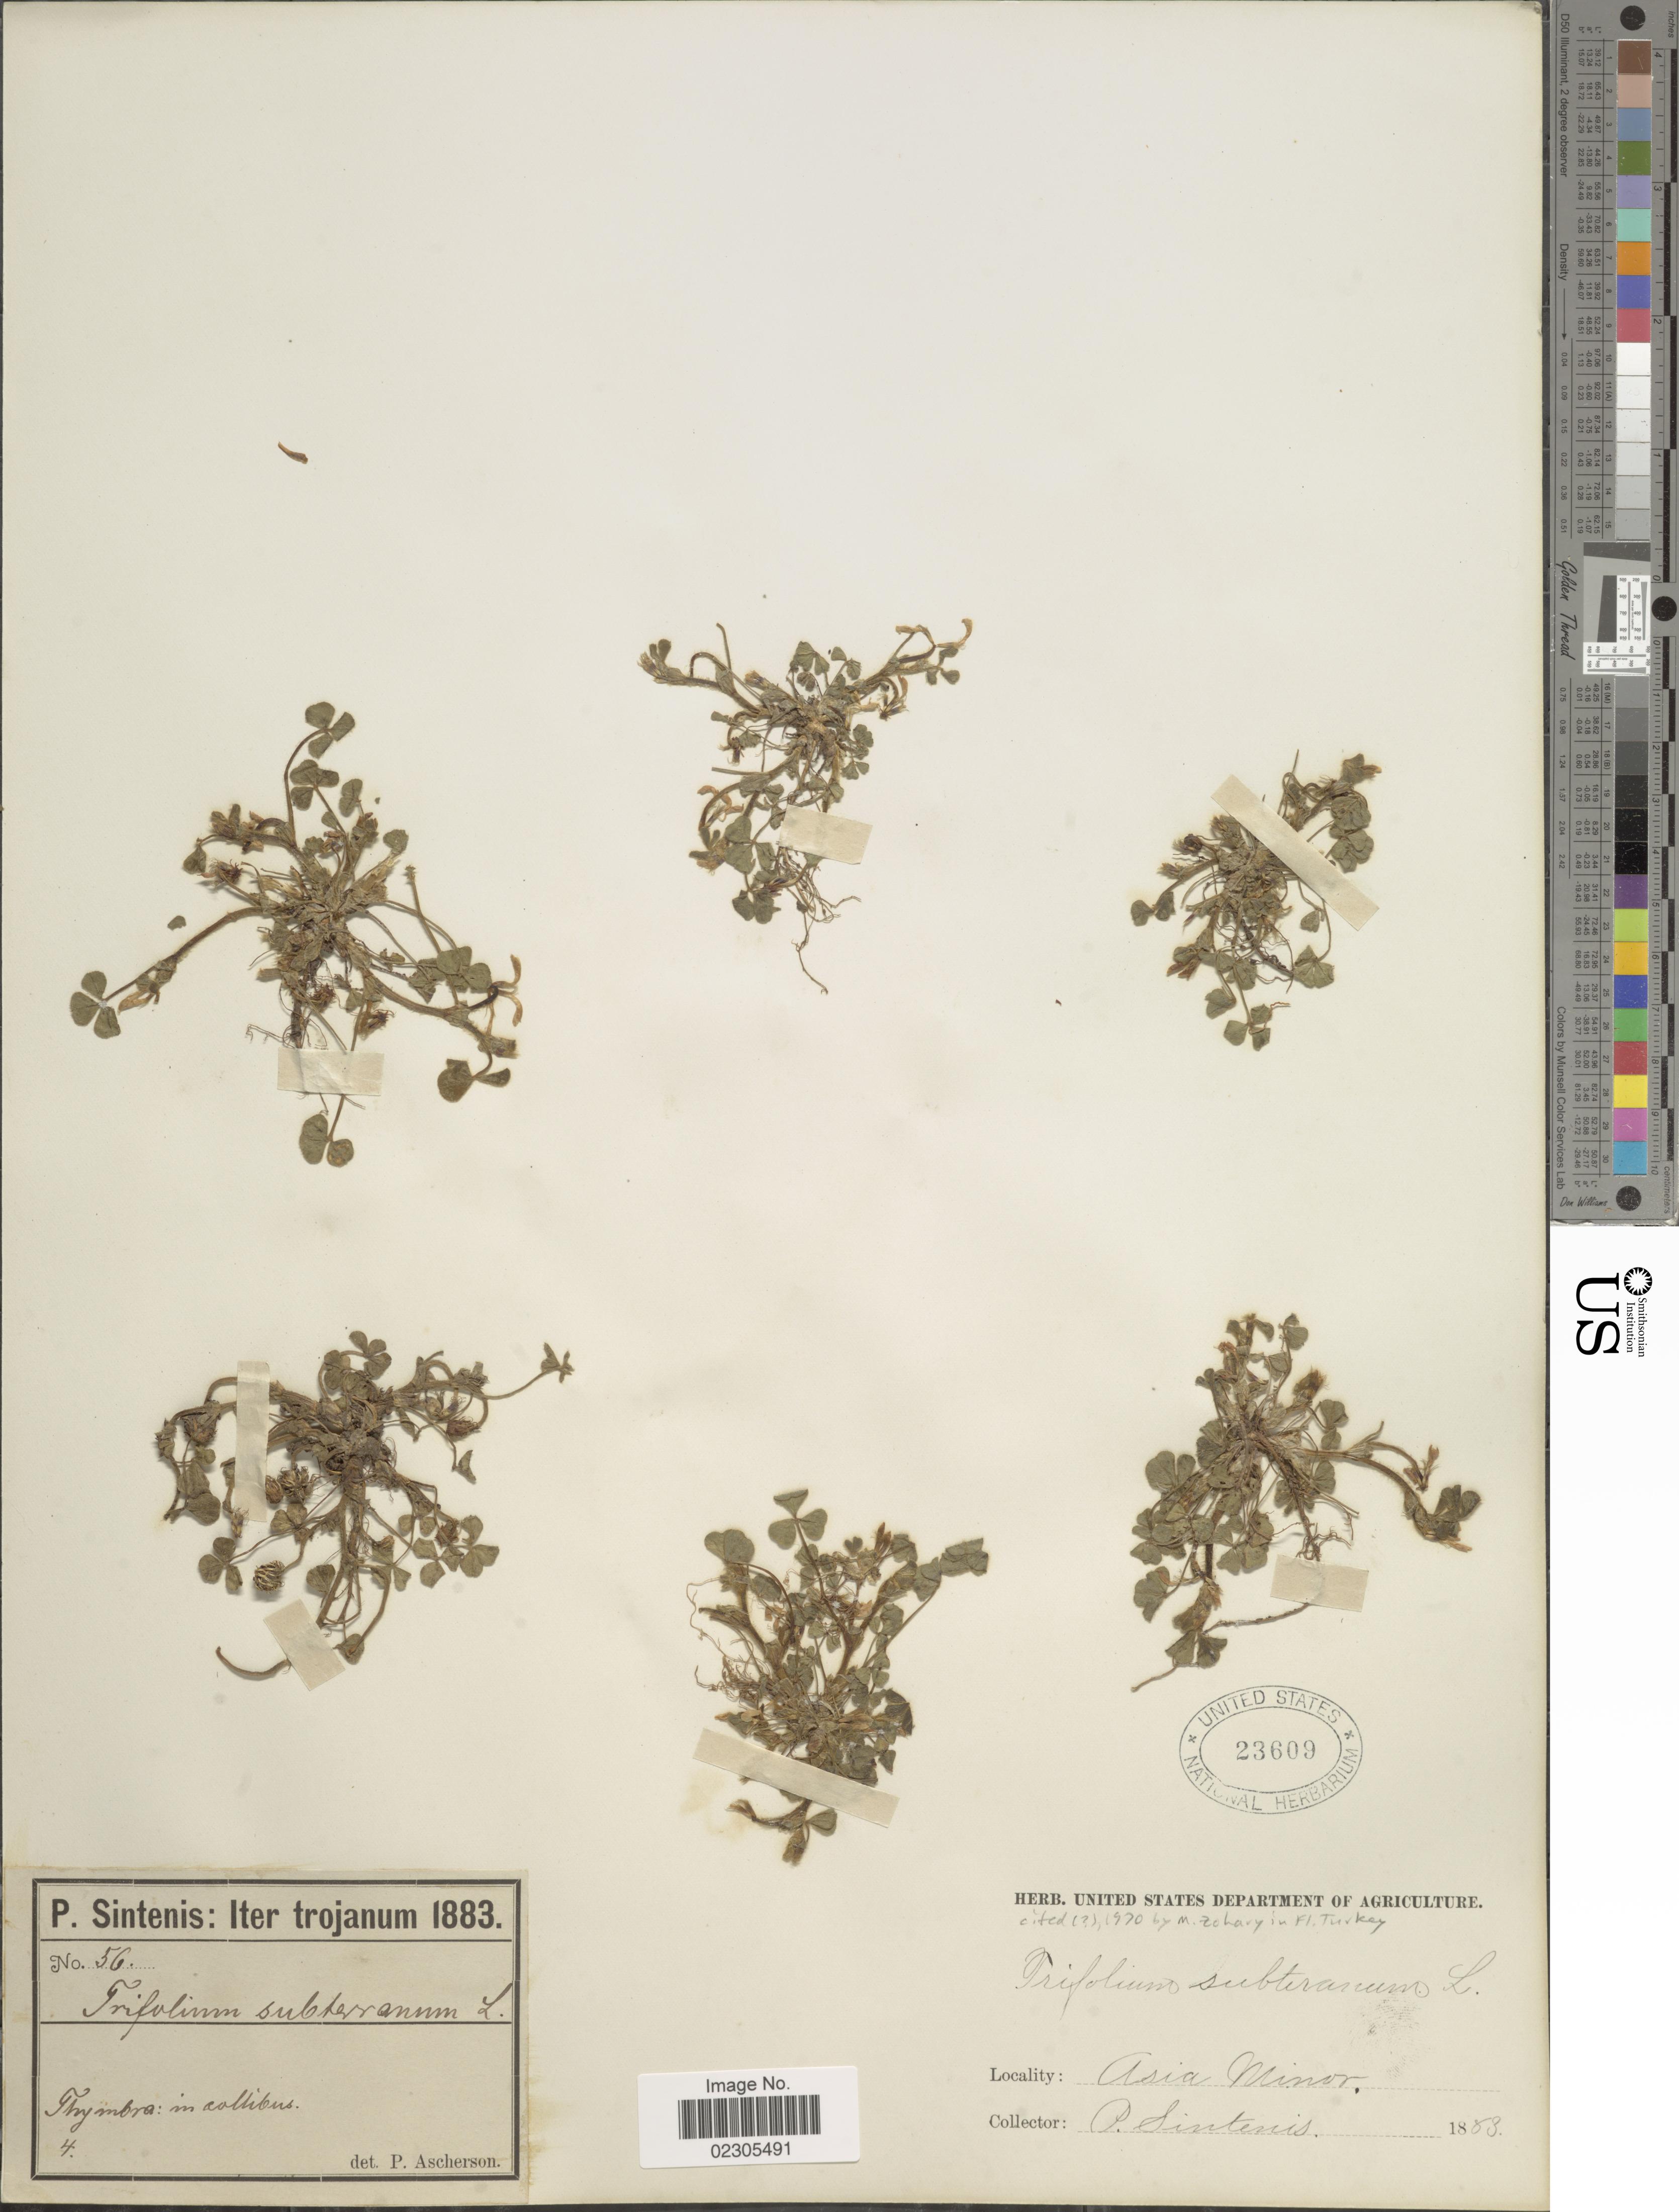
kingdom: Plantae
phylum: Tracheophyta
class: Magnoliopsida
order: Fabales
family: Fabaceae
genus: Trifolium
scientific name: Trifolium subterraneum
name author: L.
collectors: P. Sintenis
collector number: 56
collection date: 1883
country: Turkey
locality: Thymbra: in collibus, Asia Minor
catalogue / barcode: US 23609